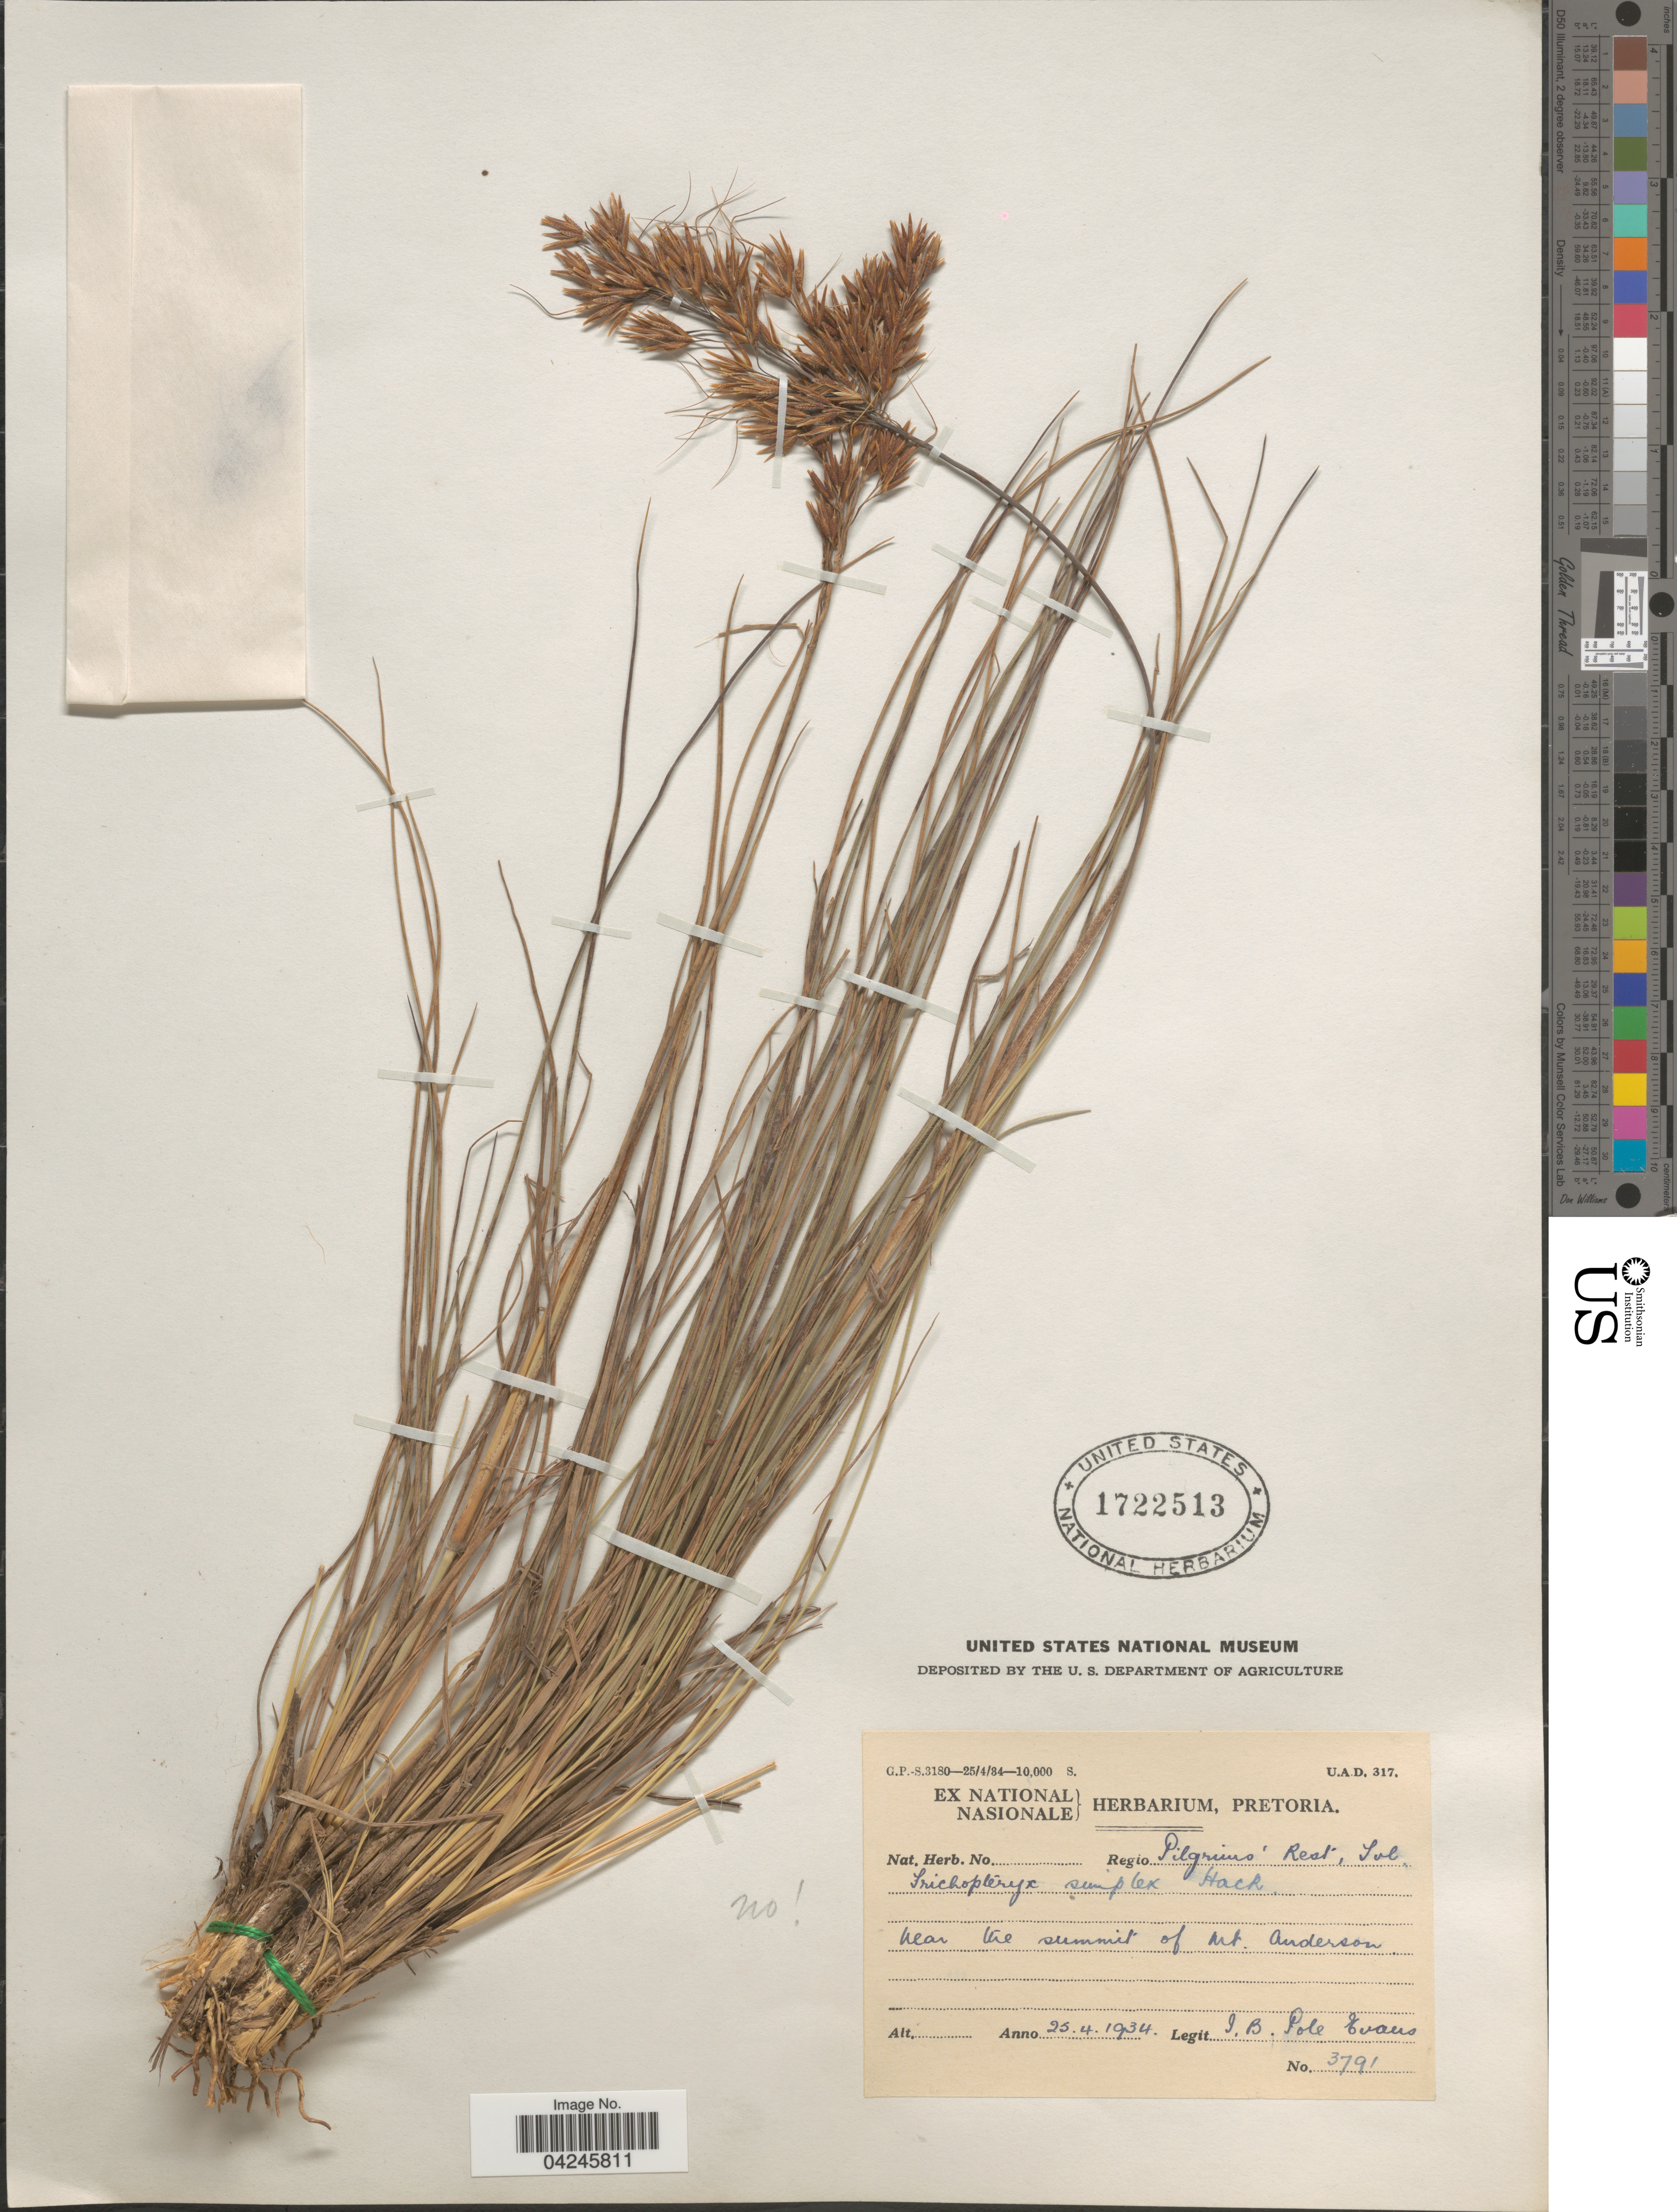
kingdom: Plantae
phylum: Tracheophyta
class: Liliopsida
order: Poales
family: Poaceae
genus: Loudetia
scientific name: Loudetia simplex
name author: (Nees) C.E. Hubb.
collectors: I. B. Pole-Evans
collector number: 3791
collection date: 1934-04-25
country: South Africa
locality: Regio Pilgrim's Rest, Tvl. Near the summit of Mt. Anderson.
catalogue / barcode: US 1722513